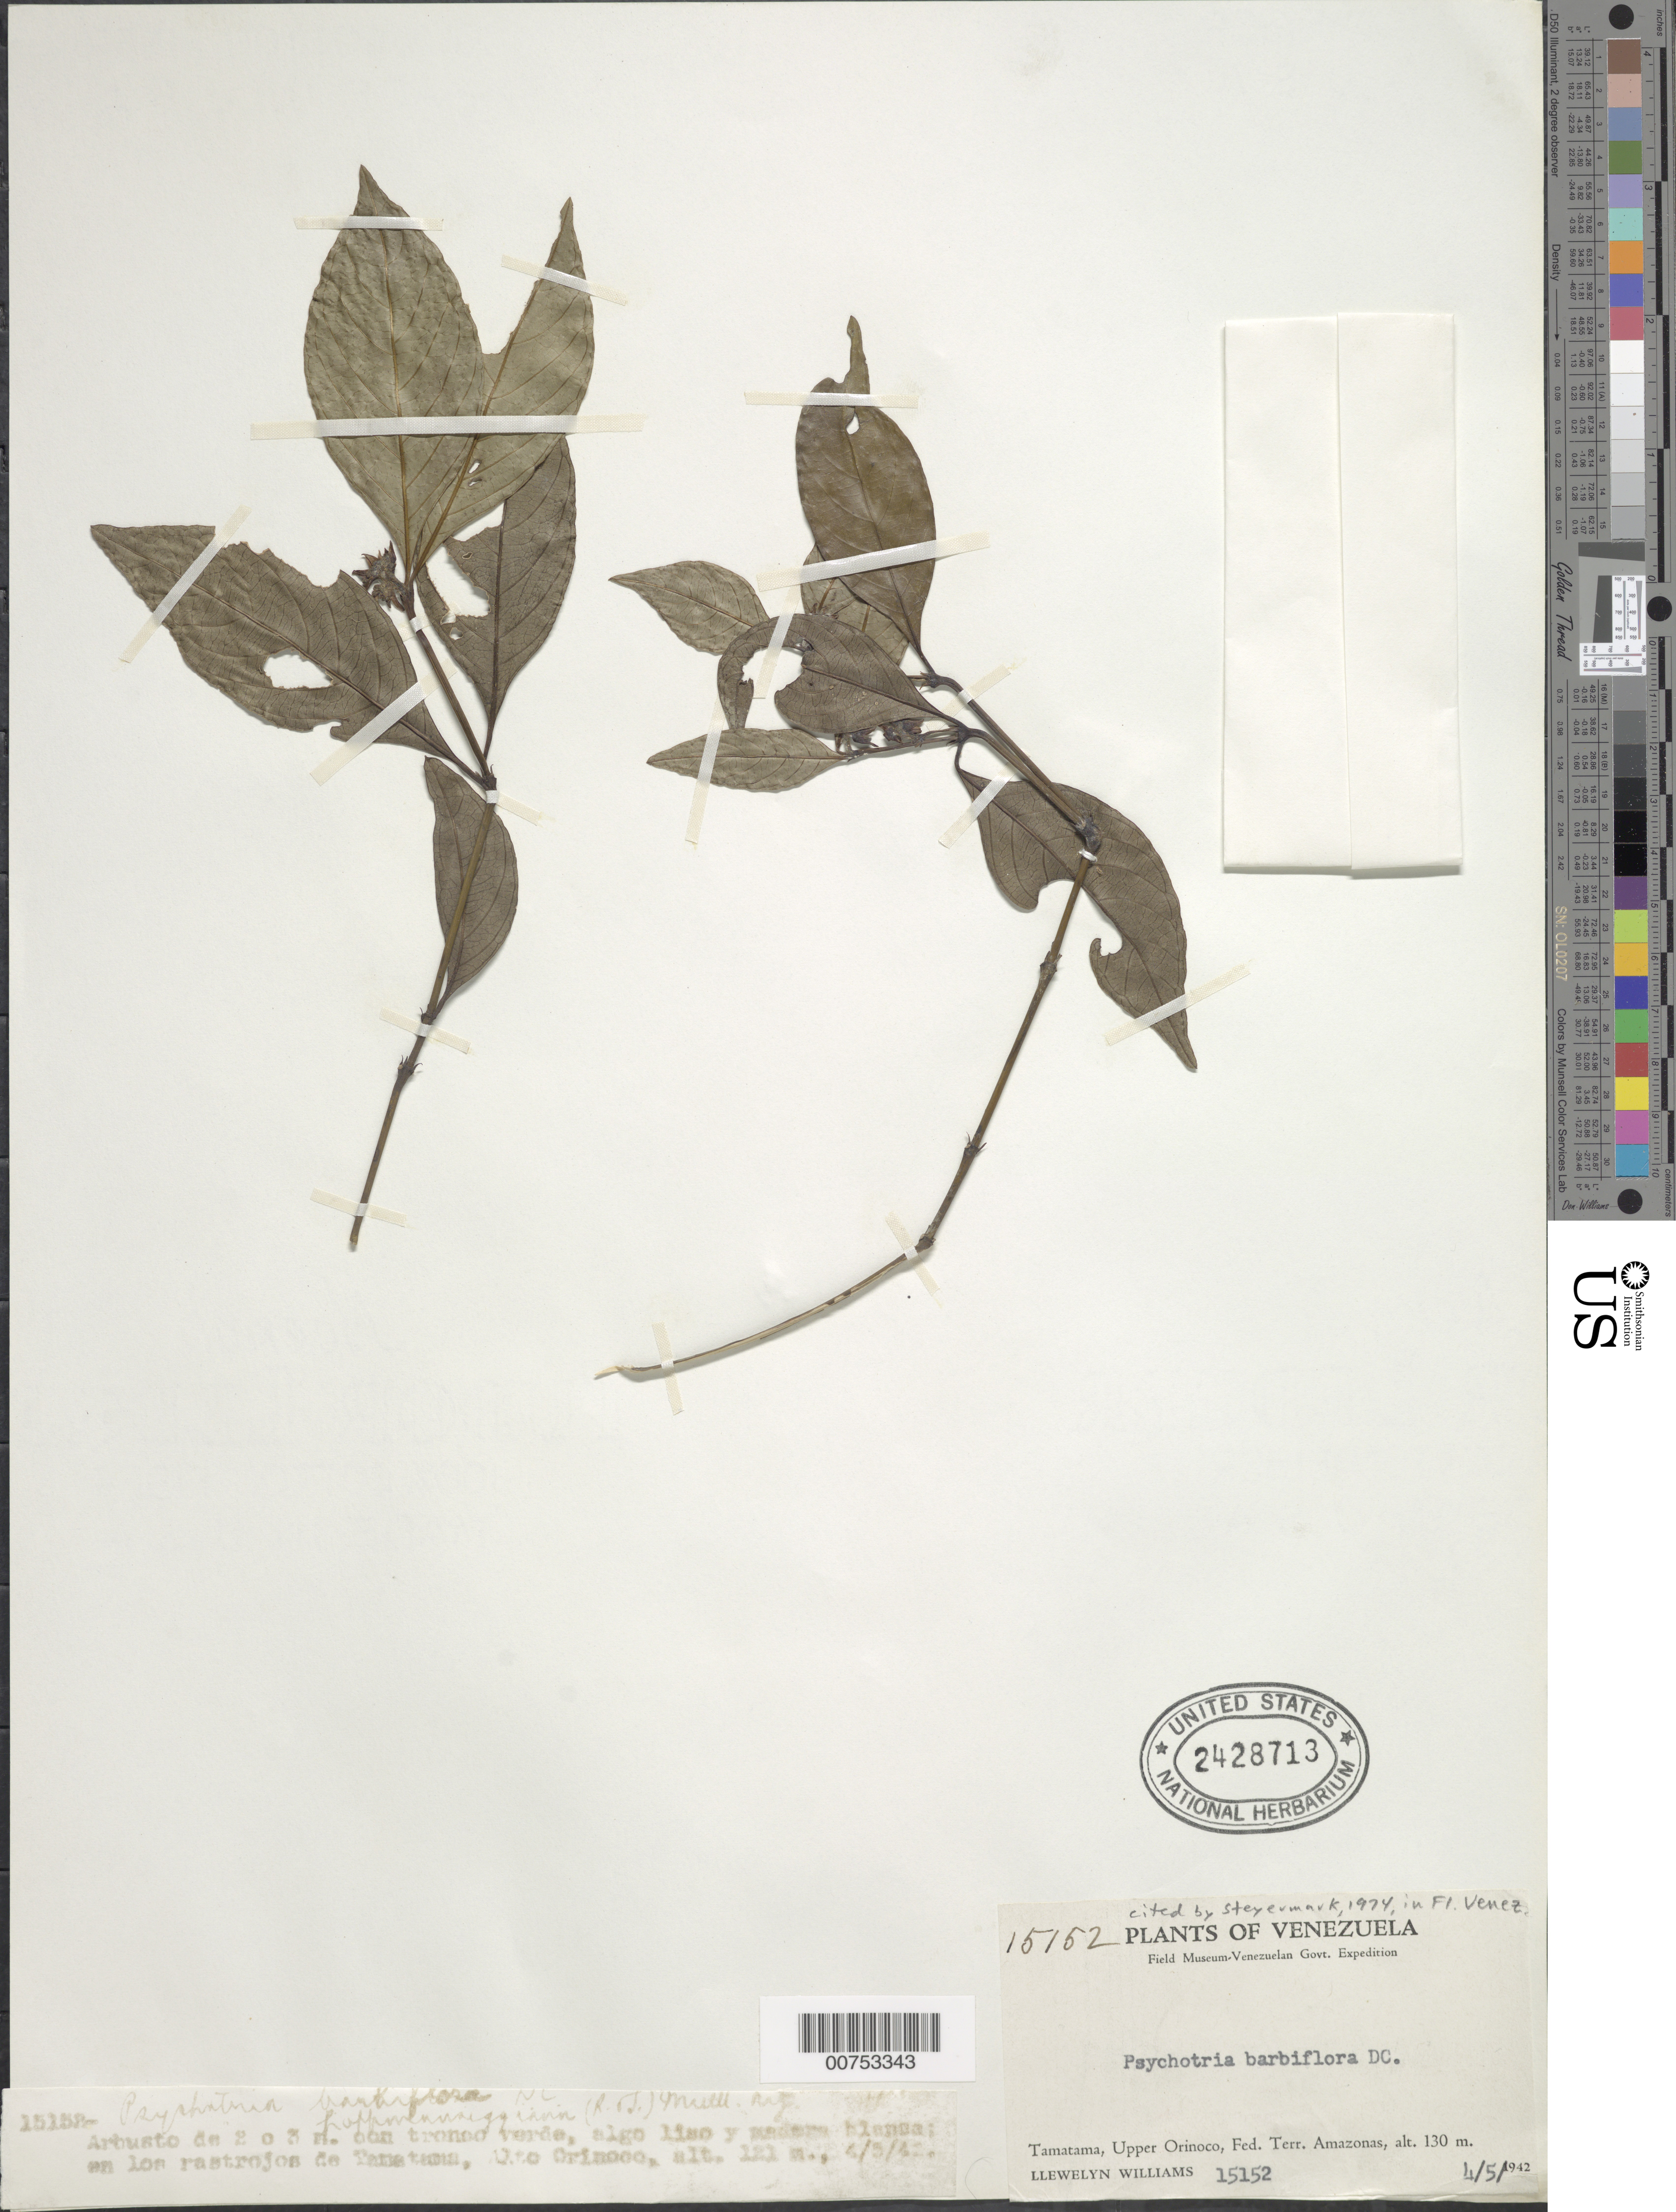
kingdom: Plantae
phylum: Tracheophyta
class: Magnoliopsida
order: Gentianales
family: Rubiaceae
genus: Psychotria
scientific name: Psychotria barbiflora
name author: DC.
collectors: Ll. Williams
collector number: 15152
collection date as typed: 4-May-42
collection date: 1942-05-04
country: Venezuela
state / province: Amazonas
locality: Tamatama, Río Orinoco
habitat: Rastrojos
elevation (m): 121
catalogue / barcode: US 2428713